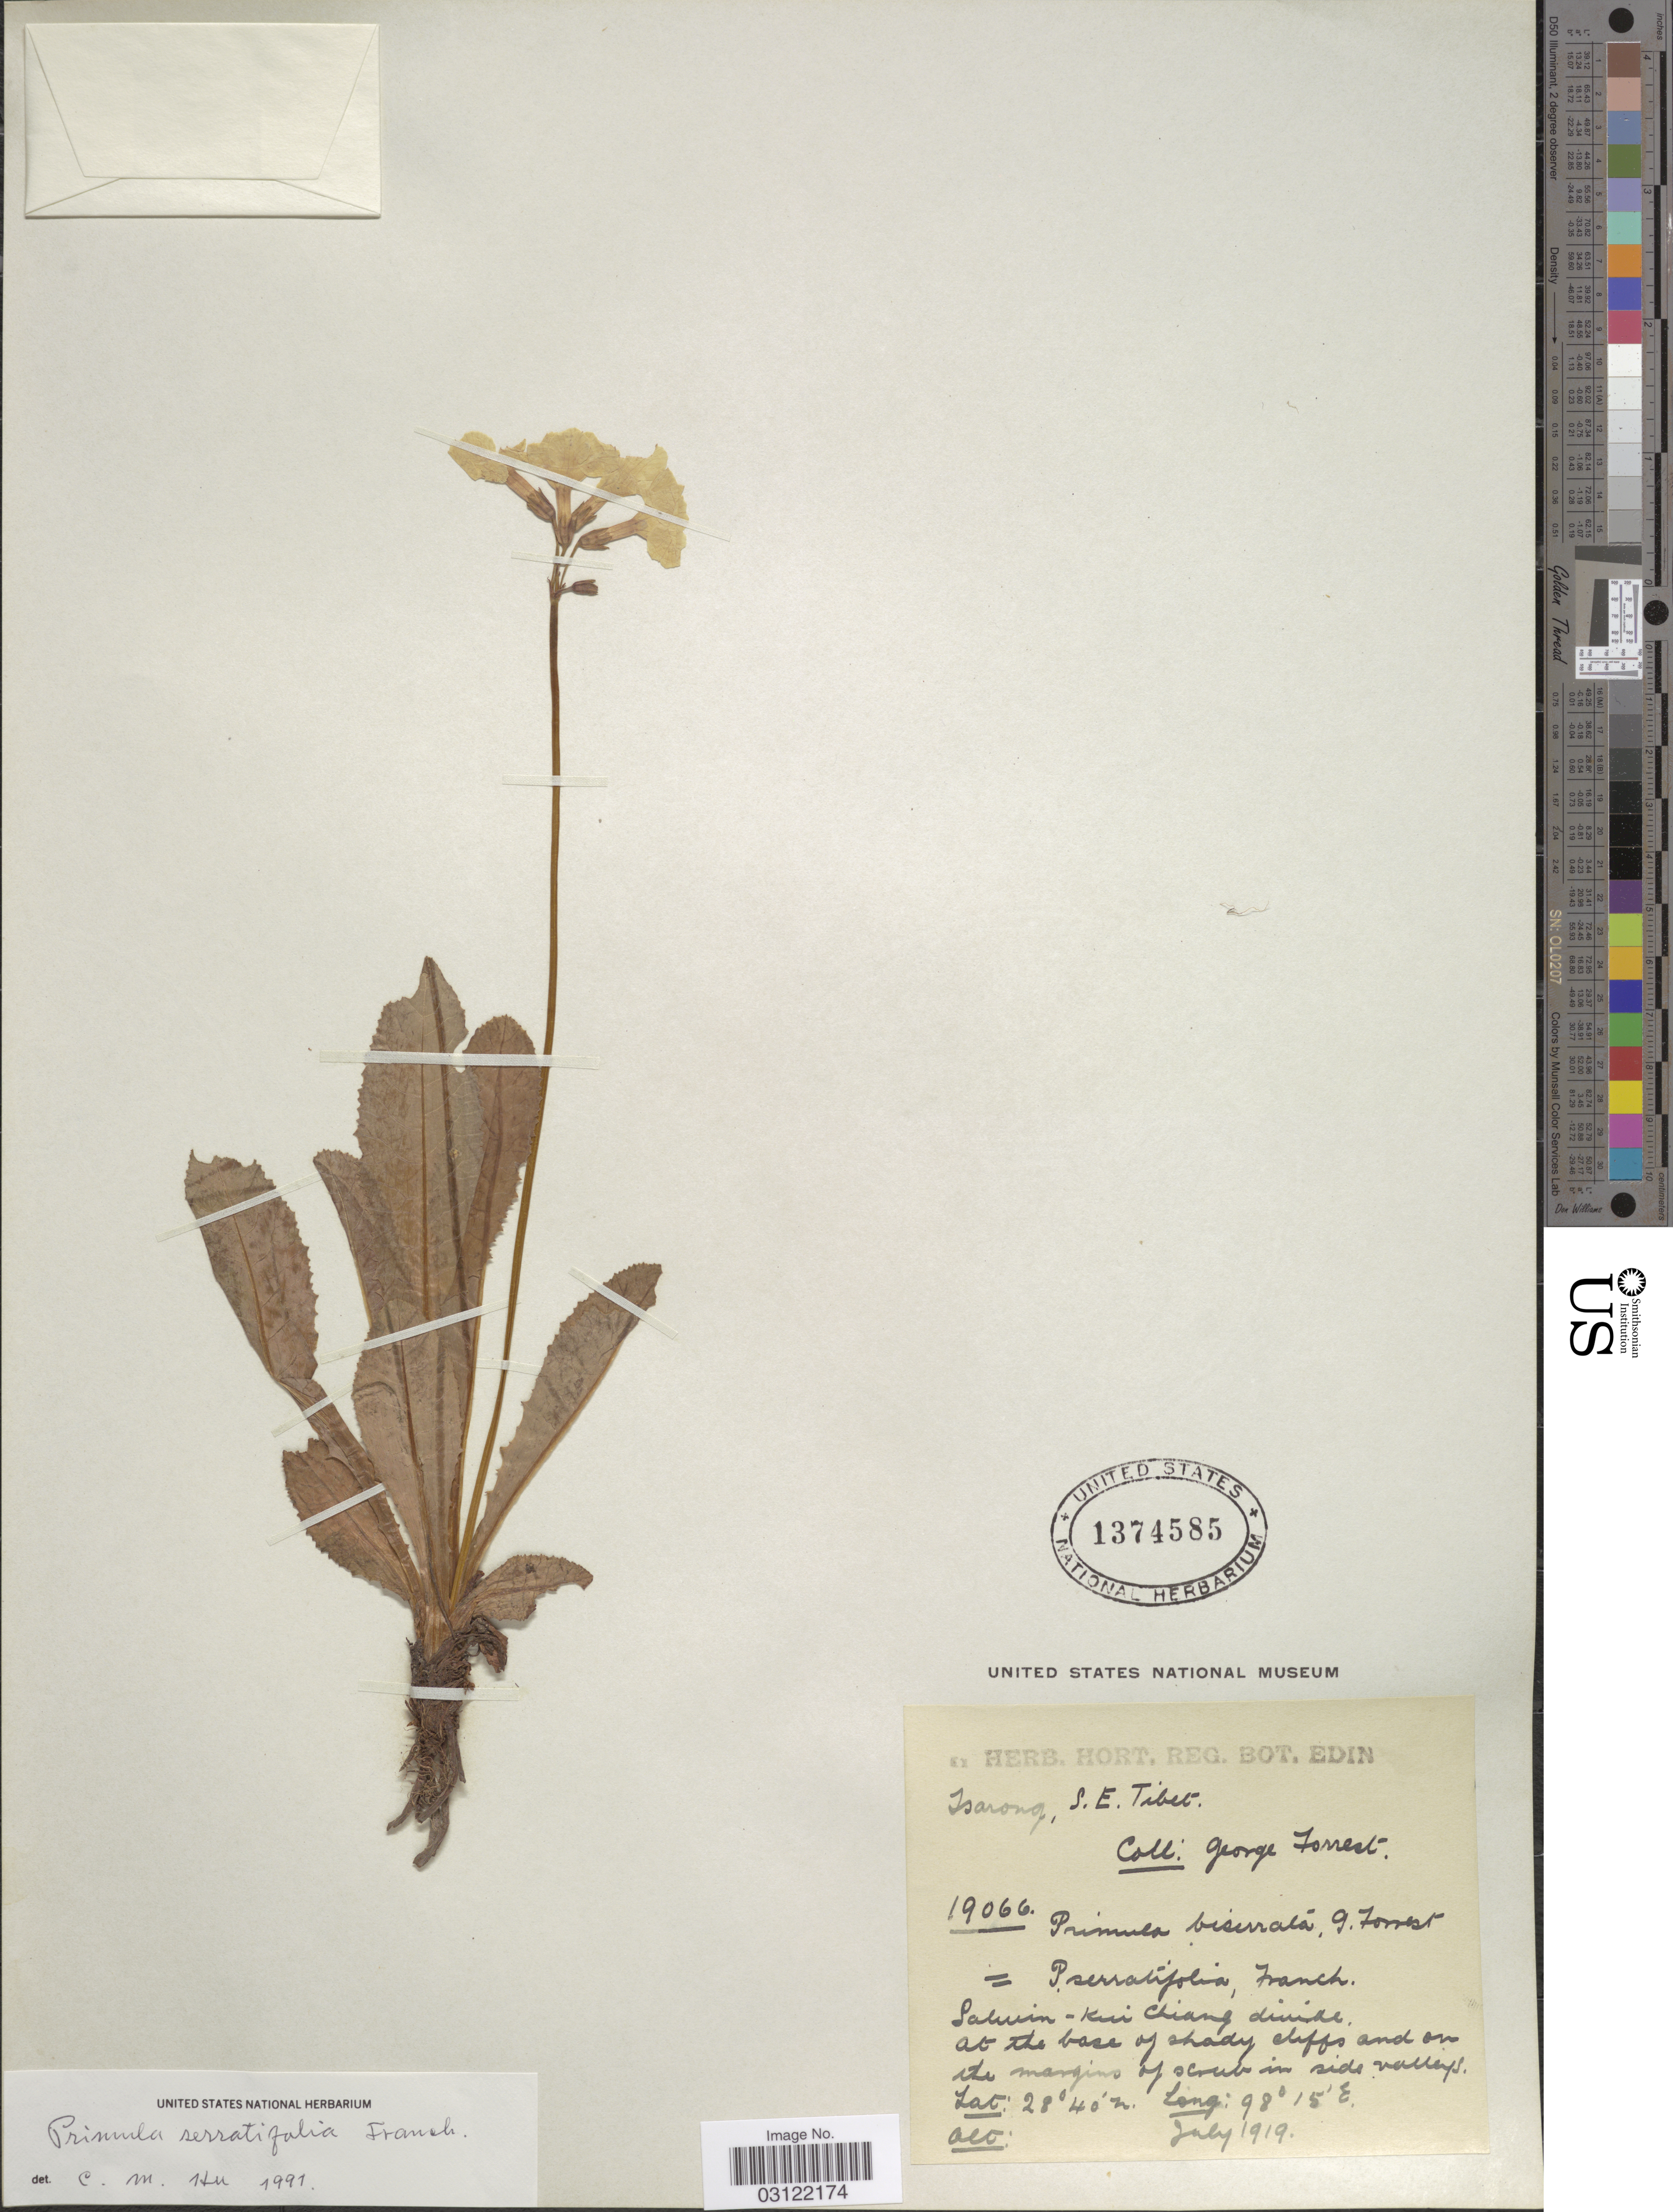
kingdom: Plantae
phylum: Tracheophyta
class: Magnoliopsida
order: Ericales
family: Primulaceae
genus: Primula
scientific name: Primula serratifolia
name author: Franch.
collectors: G. Forrest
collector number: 19066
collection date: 1919-07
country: China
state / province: Xizang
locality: Tsarong, S. E. Tibet. Salwin-Kui Chiang divide, at the base of shady cliffs and on the margins of scrub in side valleys.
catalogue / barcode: US 1374585